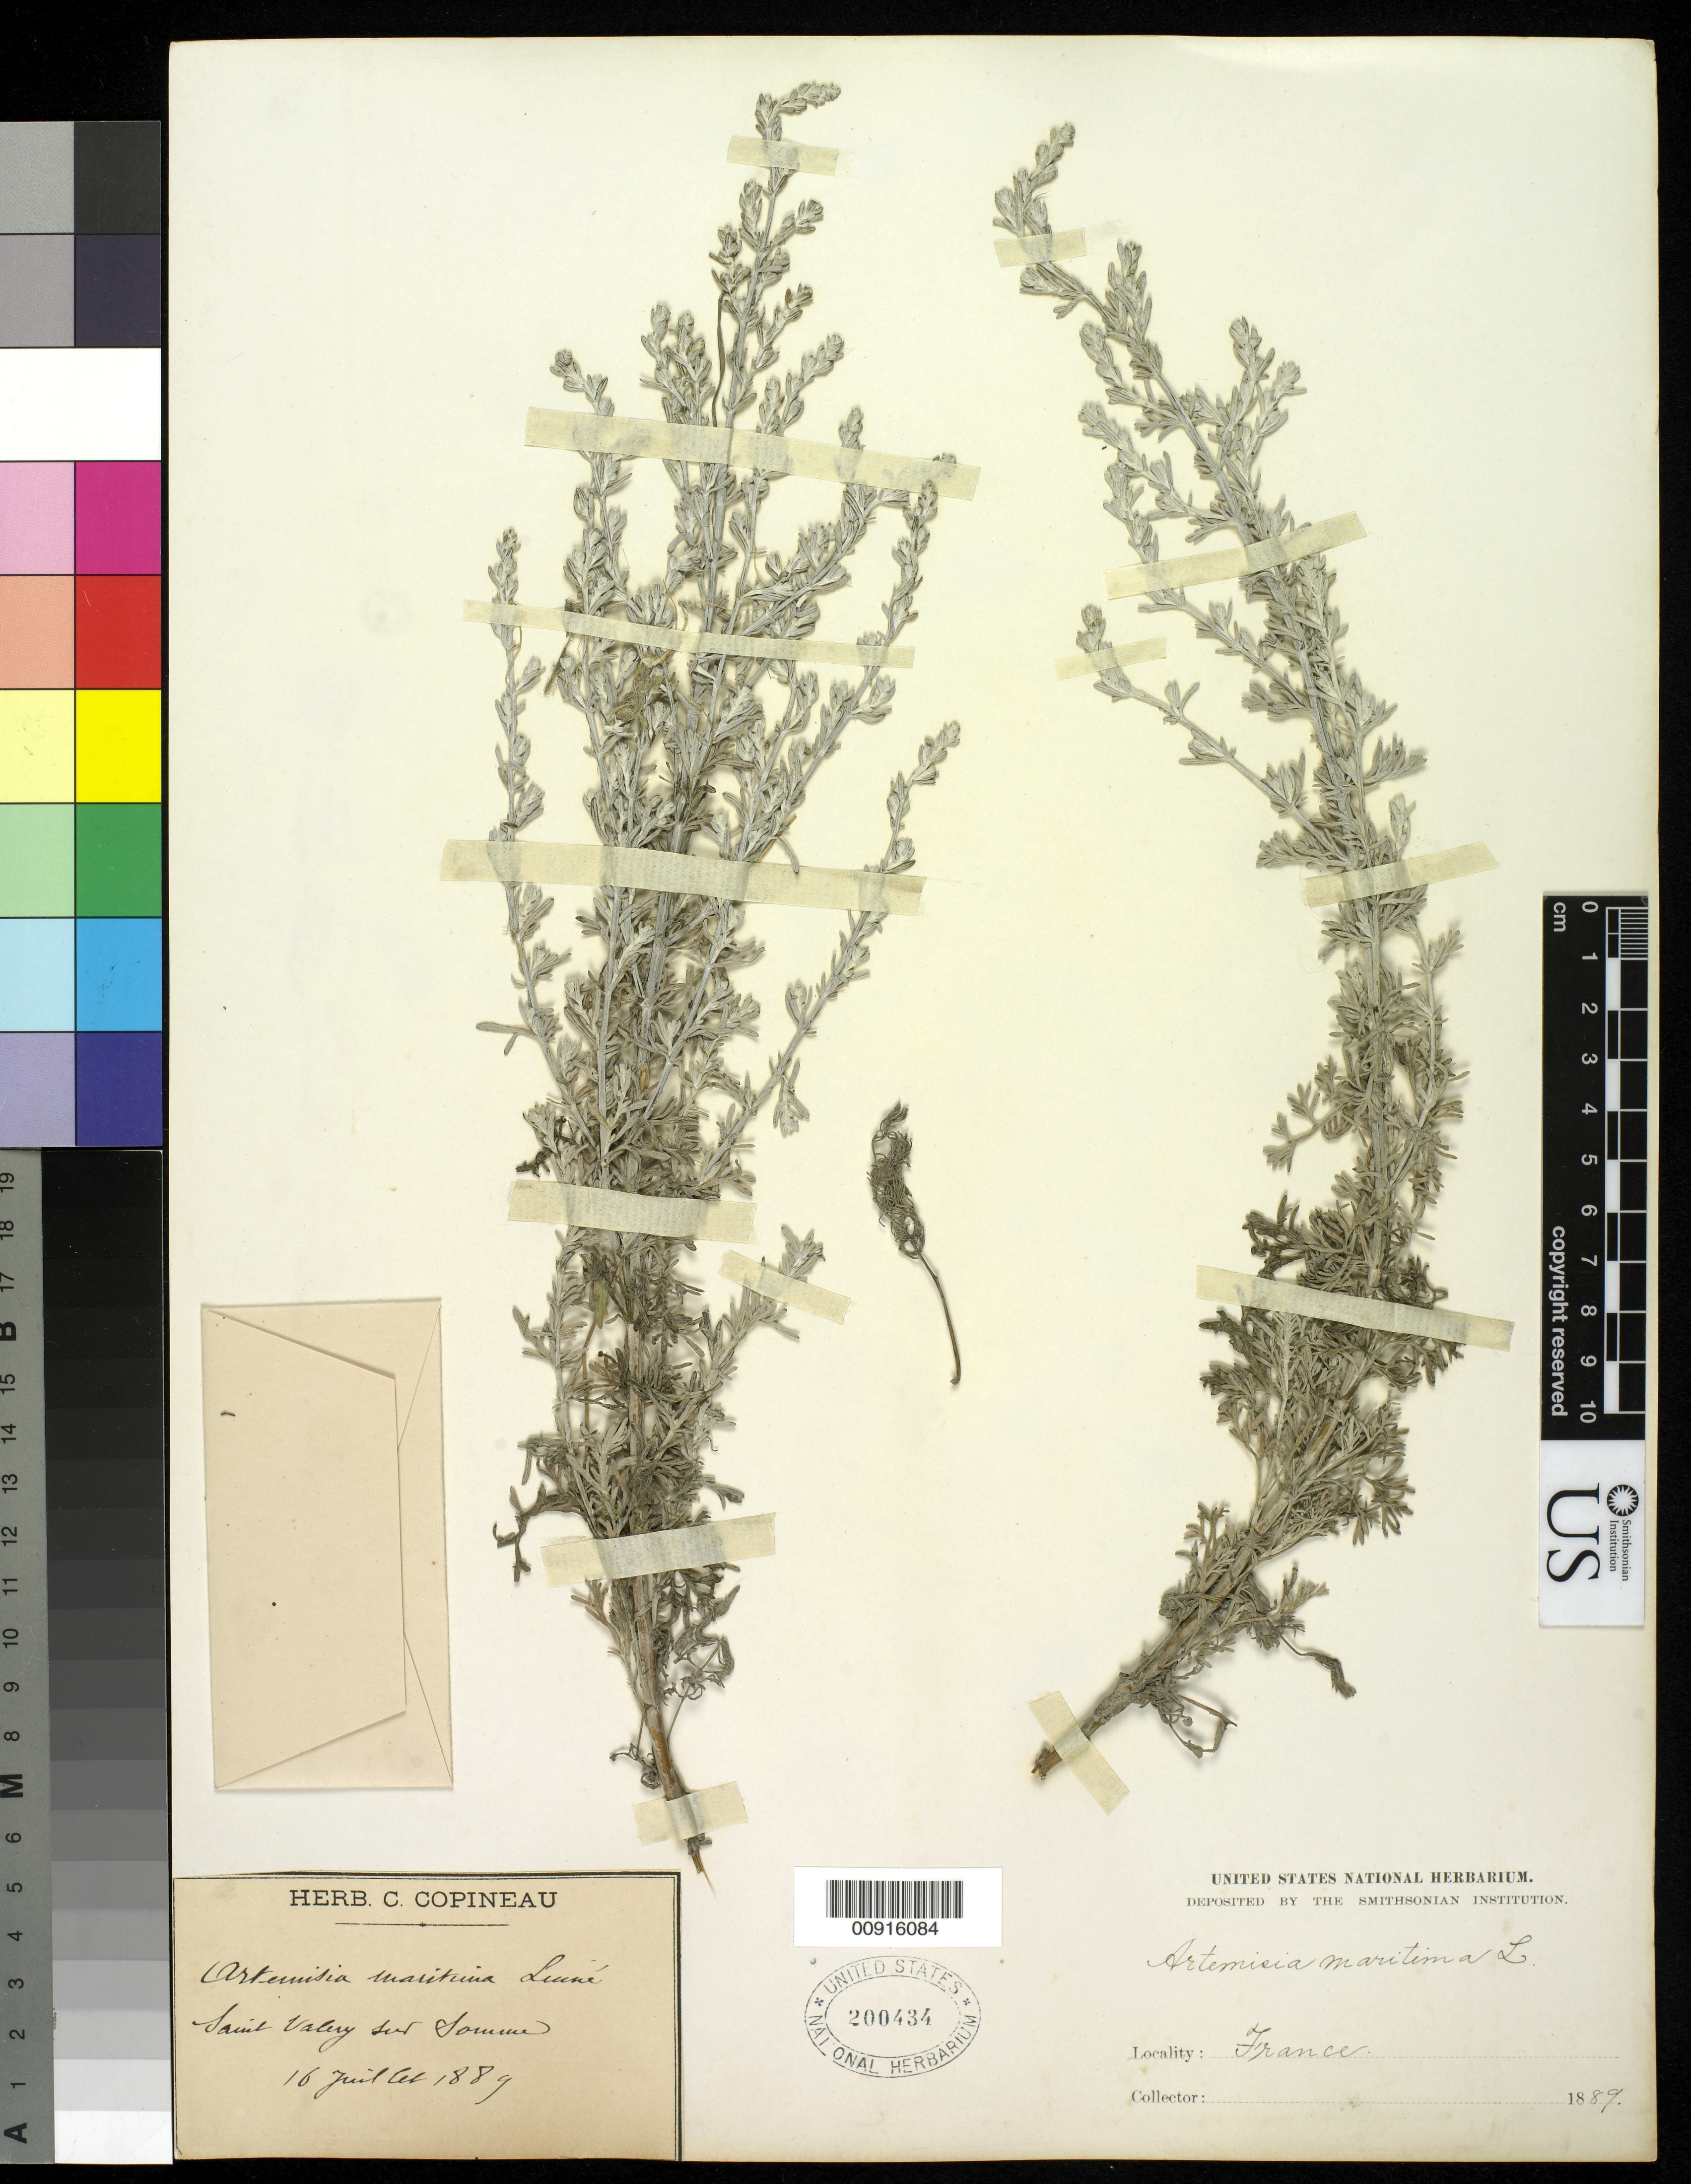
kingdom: Plantae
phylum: Tracheophyta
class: Magnoliopsida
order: Asterales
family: Asteraceae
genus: Artemisia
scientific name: Artemisia maritima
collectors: C. Copineau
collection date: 1889-07-16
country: France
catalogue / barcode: US 200434